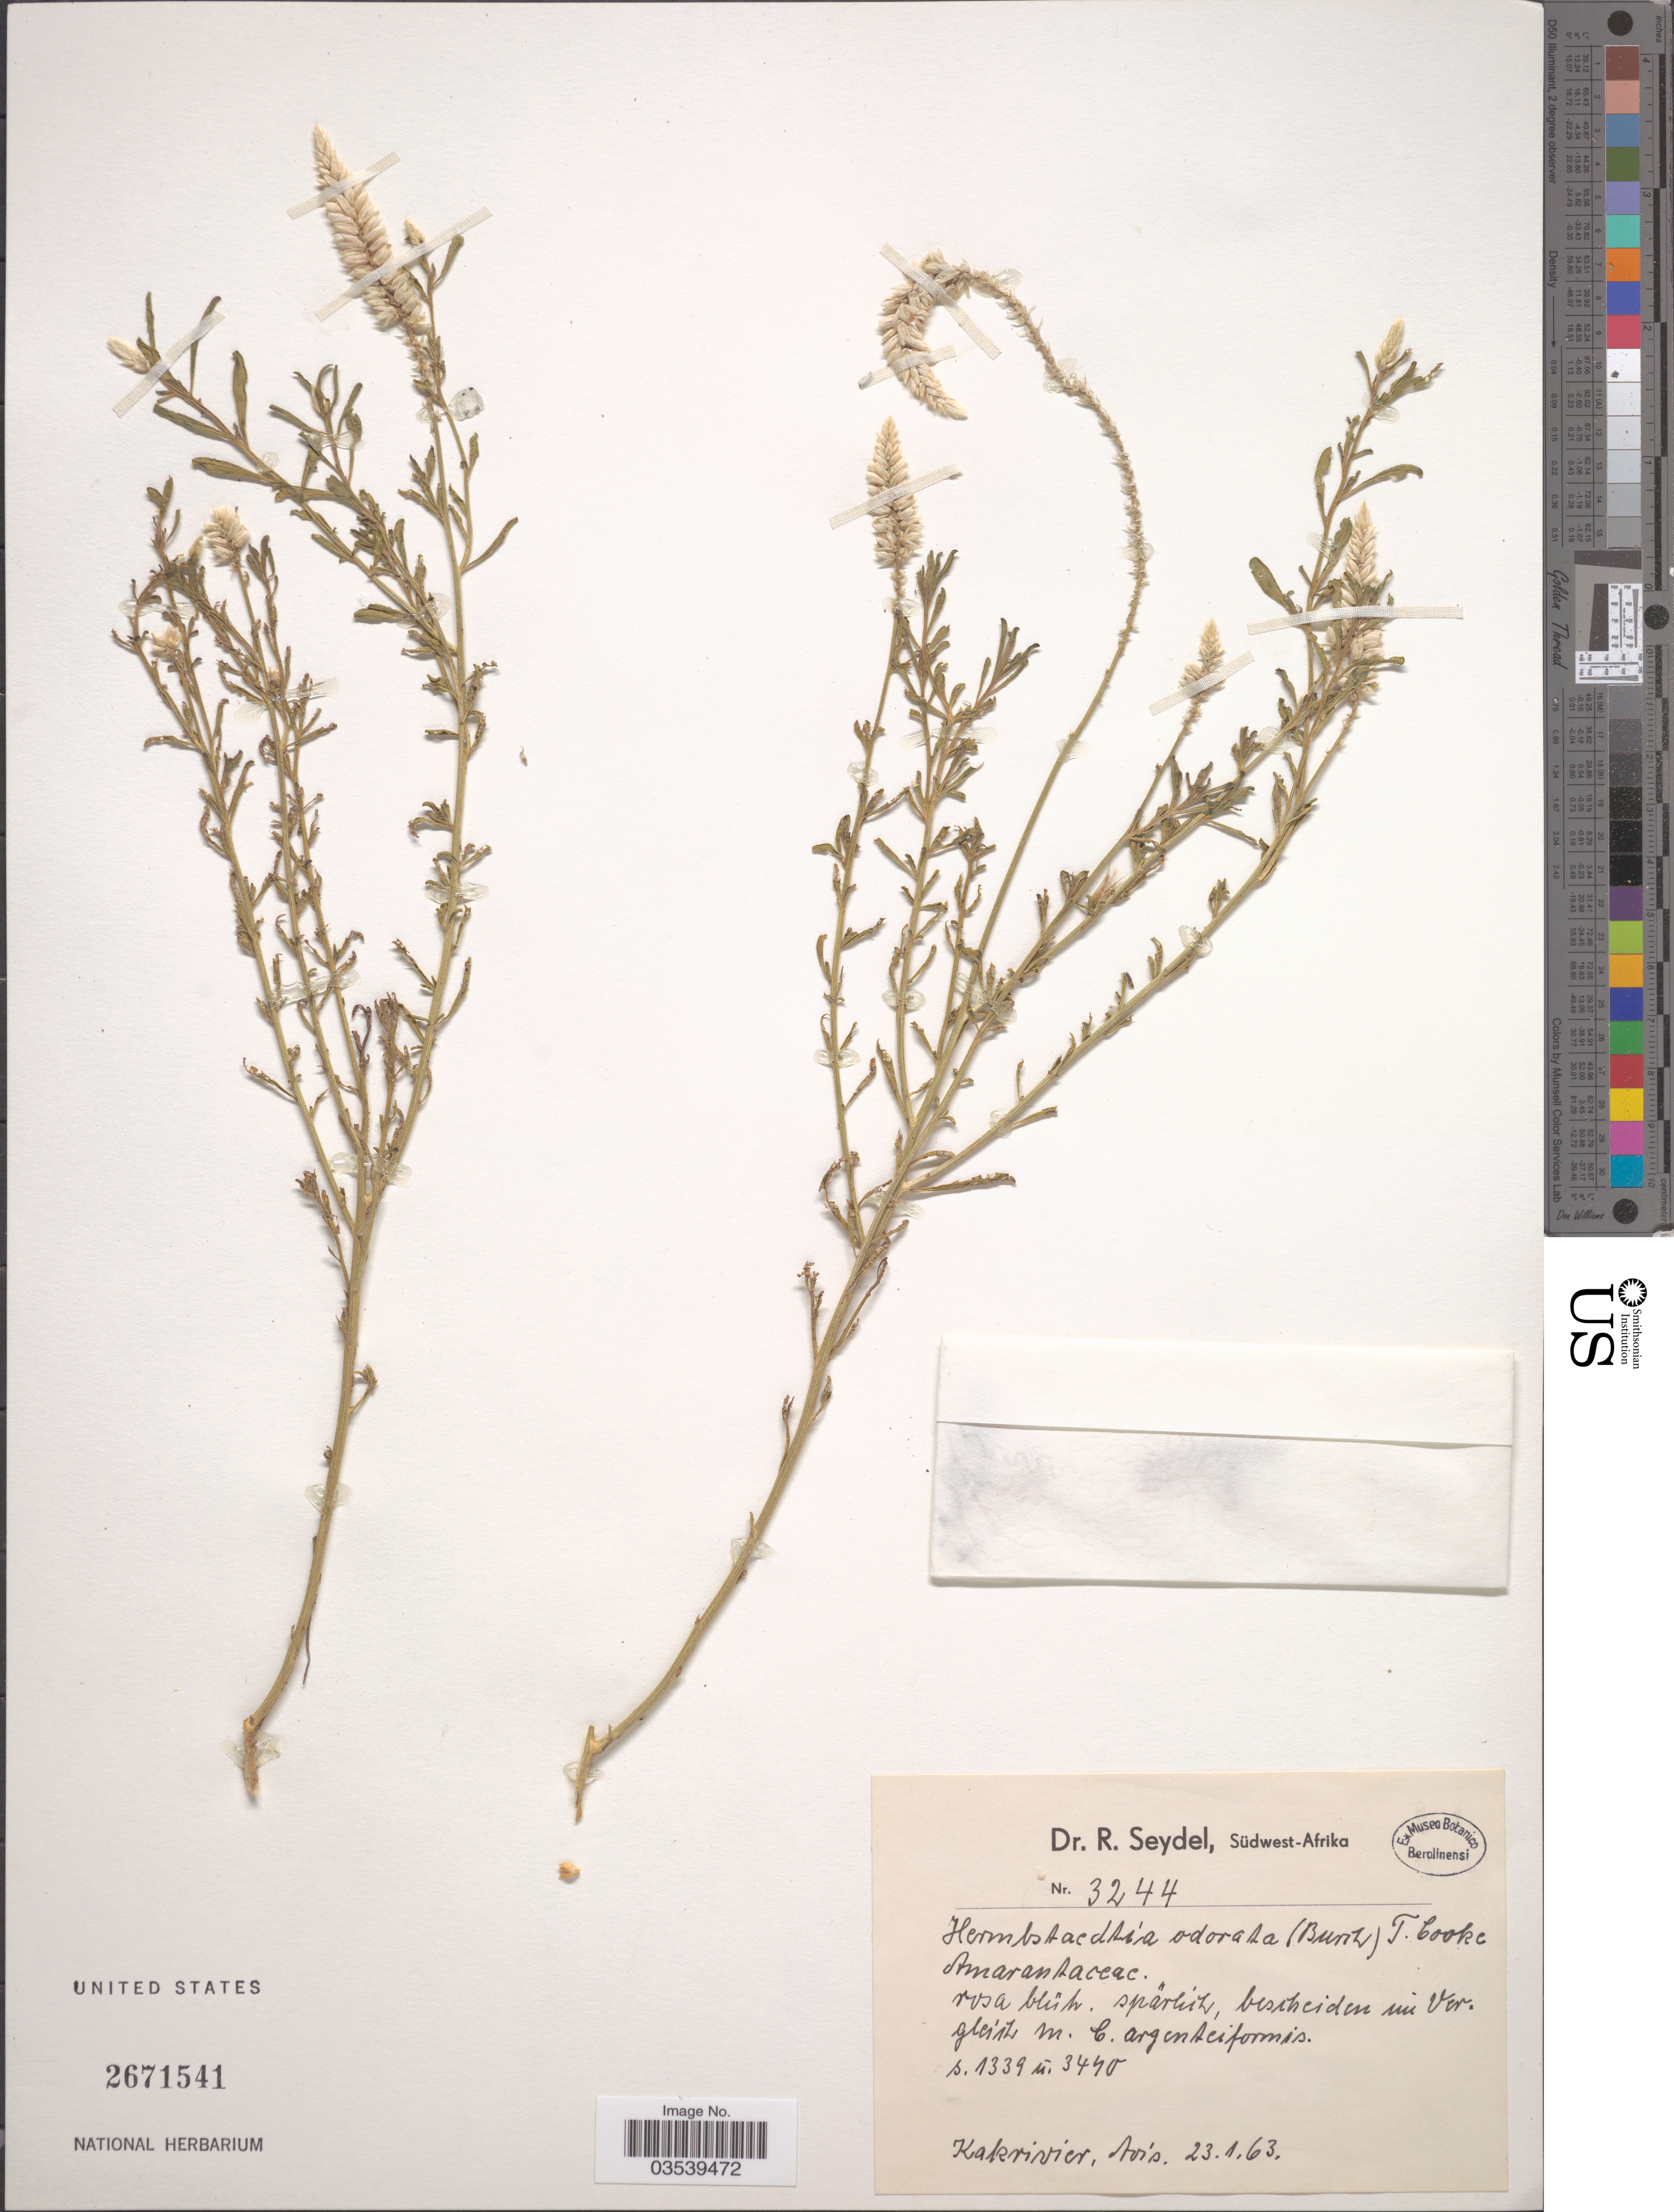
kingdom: Plantae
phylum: Tracheophyta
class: Magnoliopsida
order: Caryophyllales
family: Amaranthaceae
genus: Hermbstaedtia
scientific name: Hermbstaedtia odorata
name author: (Burch.) T. Cooke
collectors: R. Seydel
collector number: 3244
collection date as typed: Transcribed d/m/y: 23/1/63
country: Namibia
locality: Südwest-Afrika. Kakrivier, Avis.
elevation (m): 1339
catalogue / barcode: US 2671541